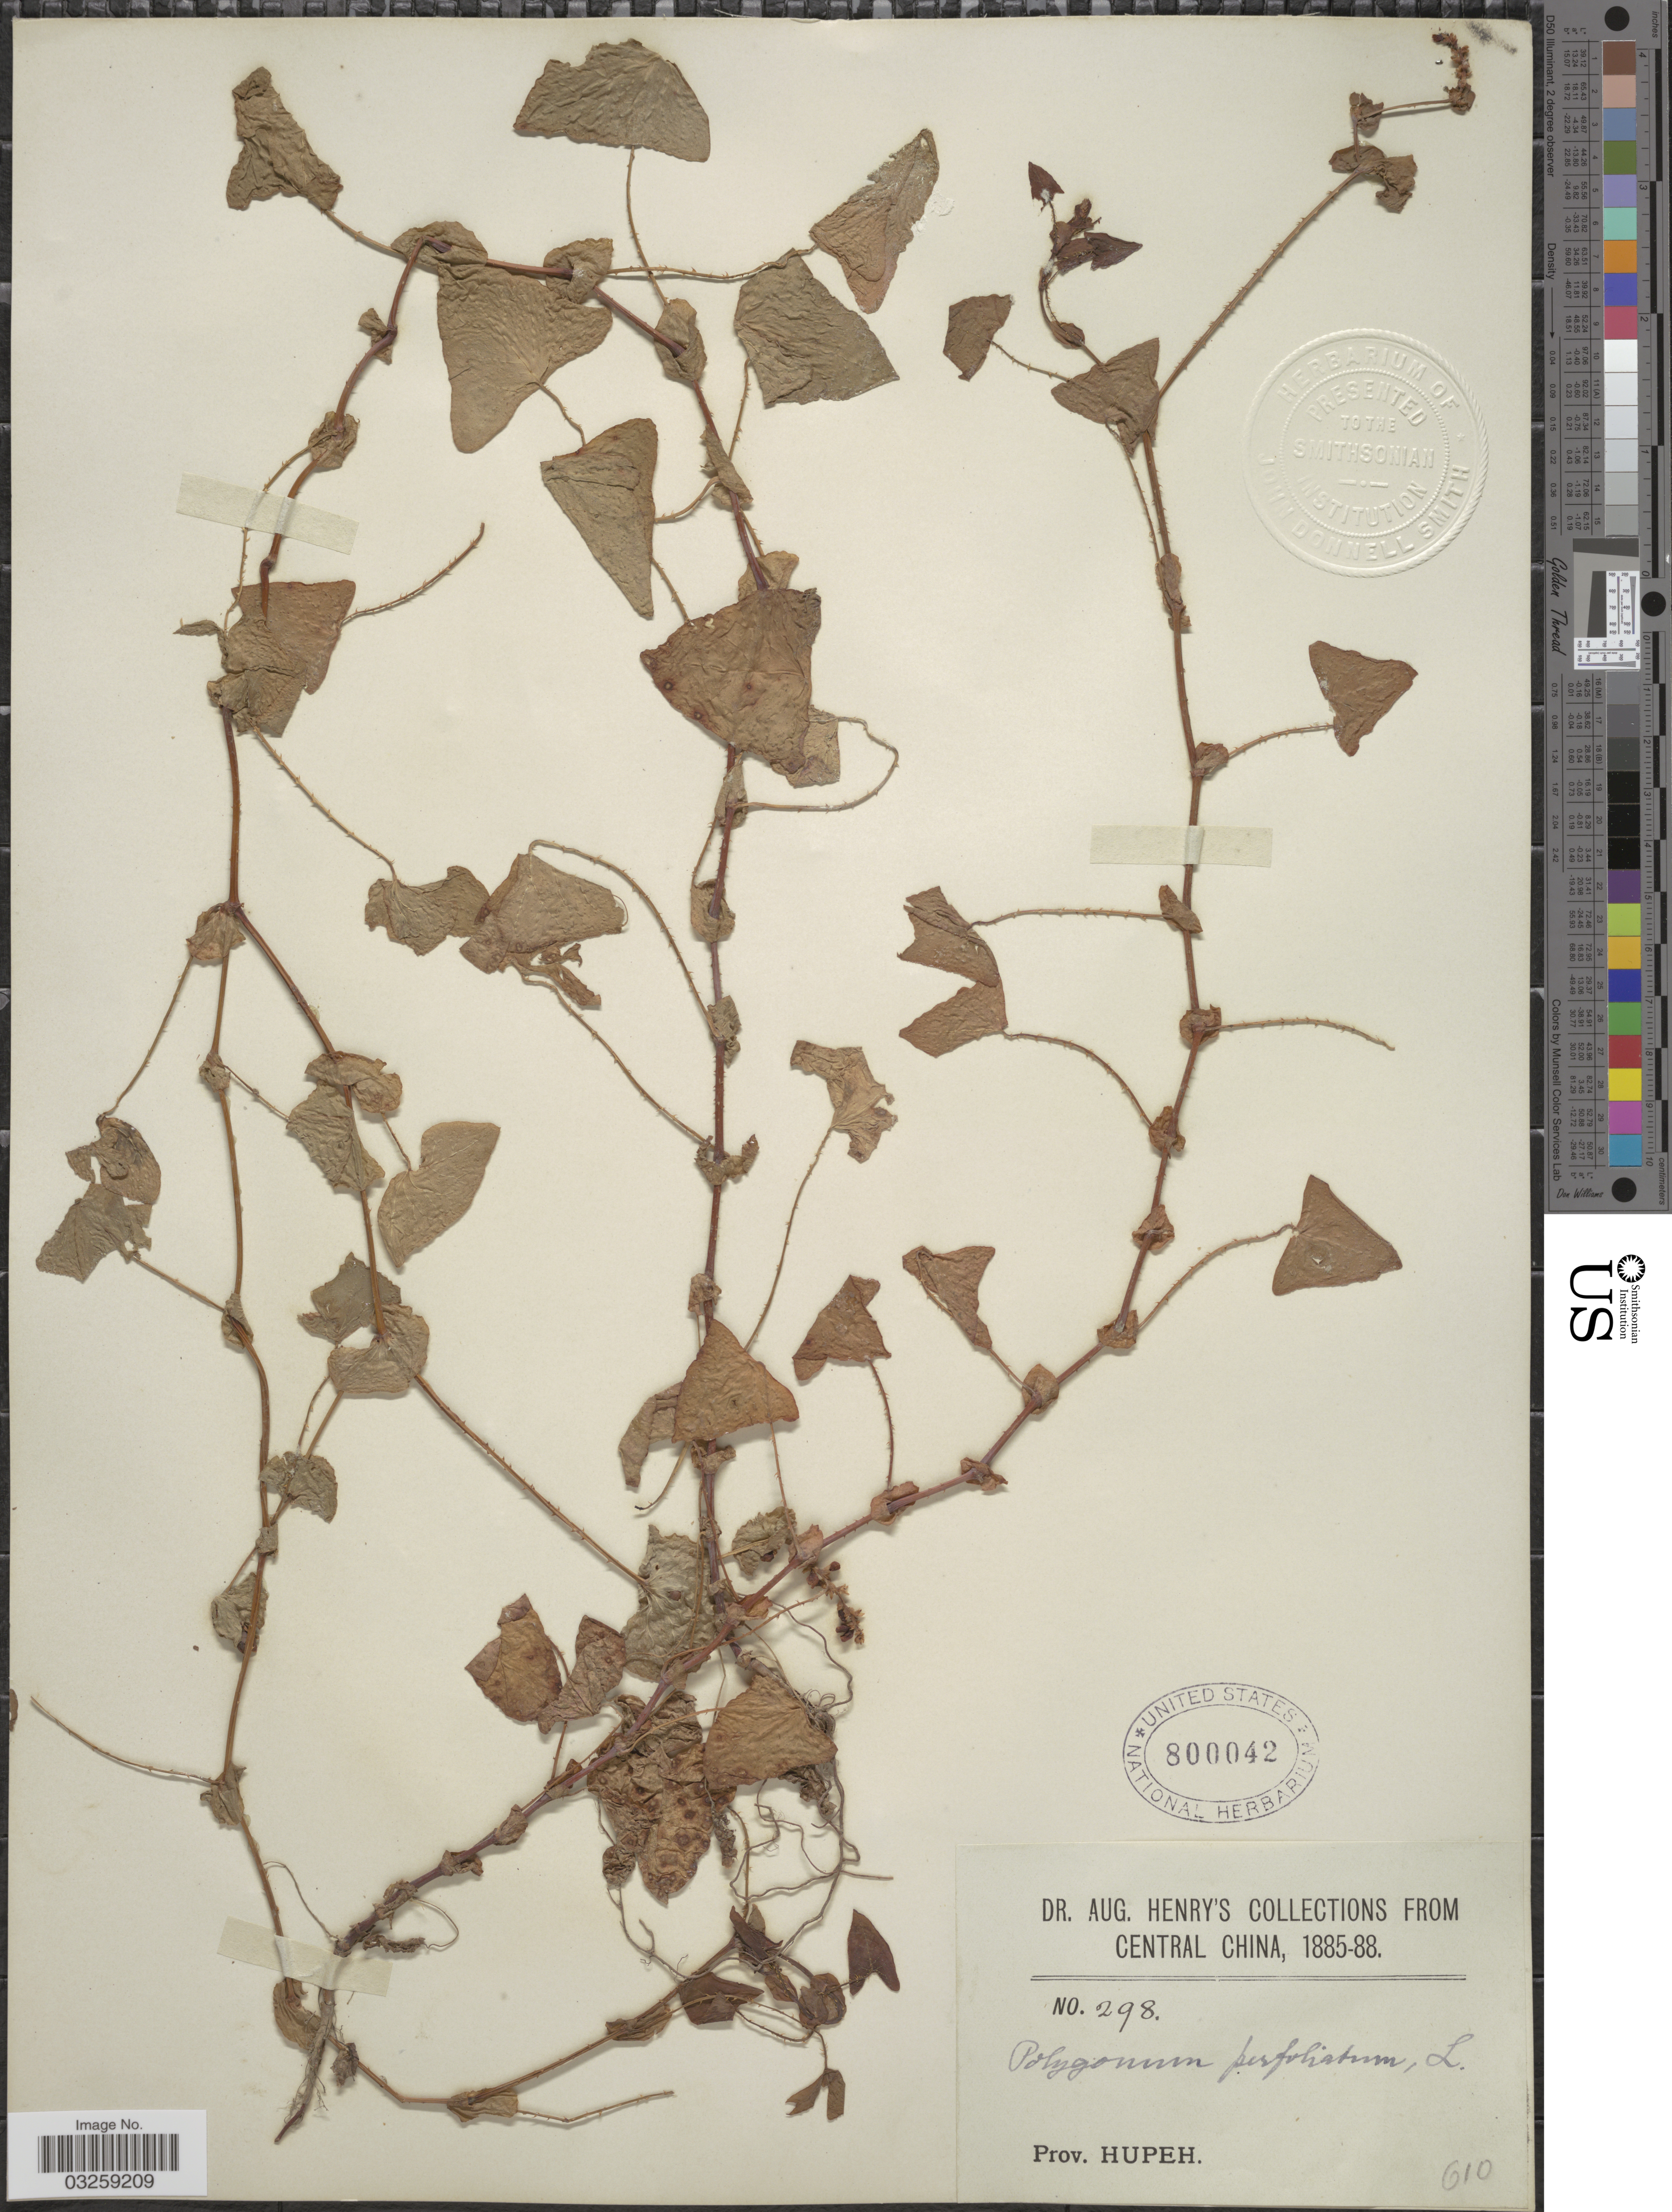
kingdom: Plantae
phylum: Tracheophyta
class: Magnoliopsida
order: Caryophyllales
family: Polygonaceae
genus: Polygonum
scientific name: Polygonum perfoliatum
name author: L.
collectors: A. Henry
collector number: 298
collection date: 1885/1888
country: China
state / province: Hubei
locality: Central China. Hupeh.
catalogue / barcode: US 800042